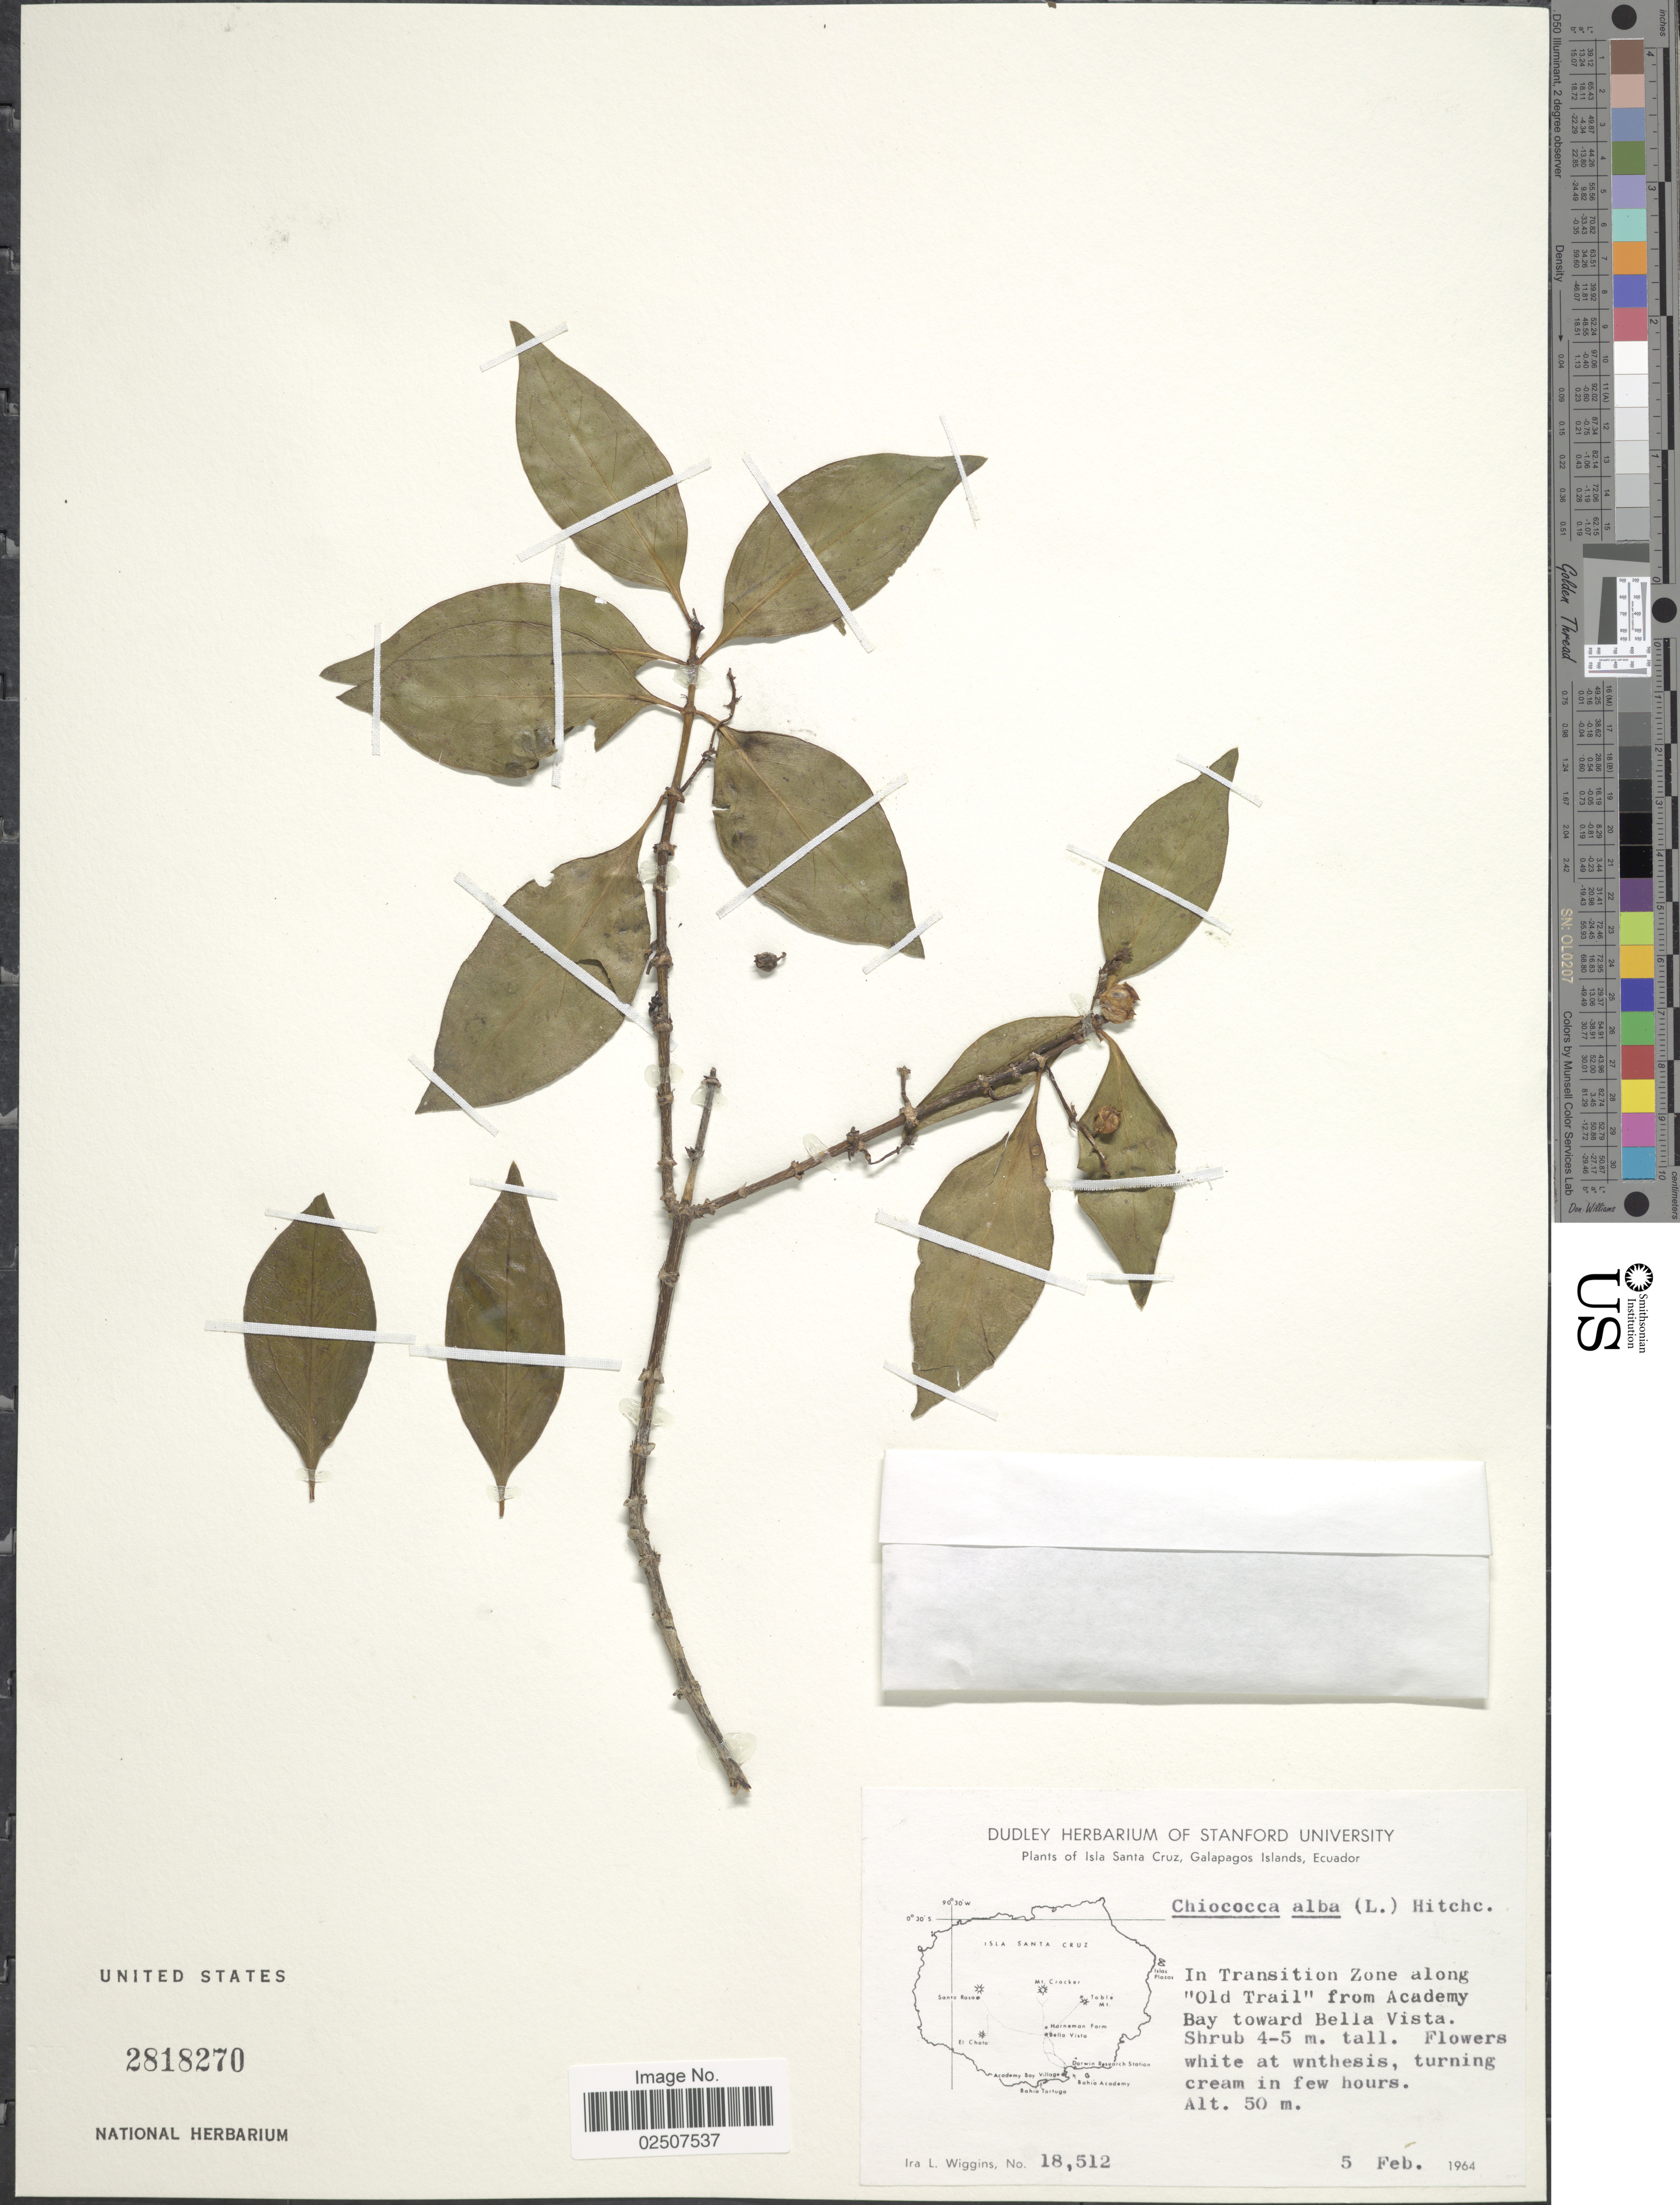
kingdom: Plantae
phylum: Tracheophyta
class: Magnoliopsida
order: Gentianales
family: Rubiaceae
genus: Chiococca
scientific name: Chiococca alba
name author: (L.) Hitchc.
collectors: I. L. Wiggins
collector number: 18512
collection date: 1964-02-05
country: Ecuador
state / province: Colón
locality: Isla Santa Cruz, Galapagos Islands. In Transition Zone along "Old Trail" from Academy Bay toward Bella Vista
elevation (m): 50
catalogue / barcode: US 2818270